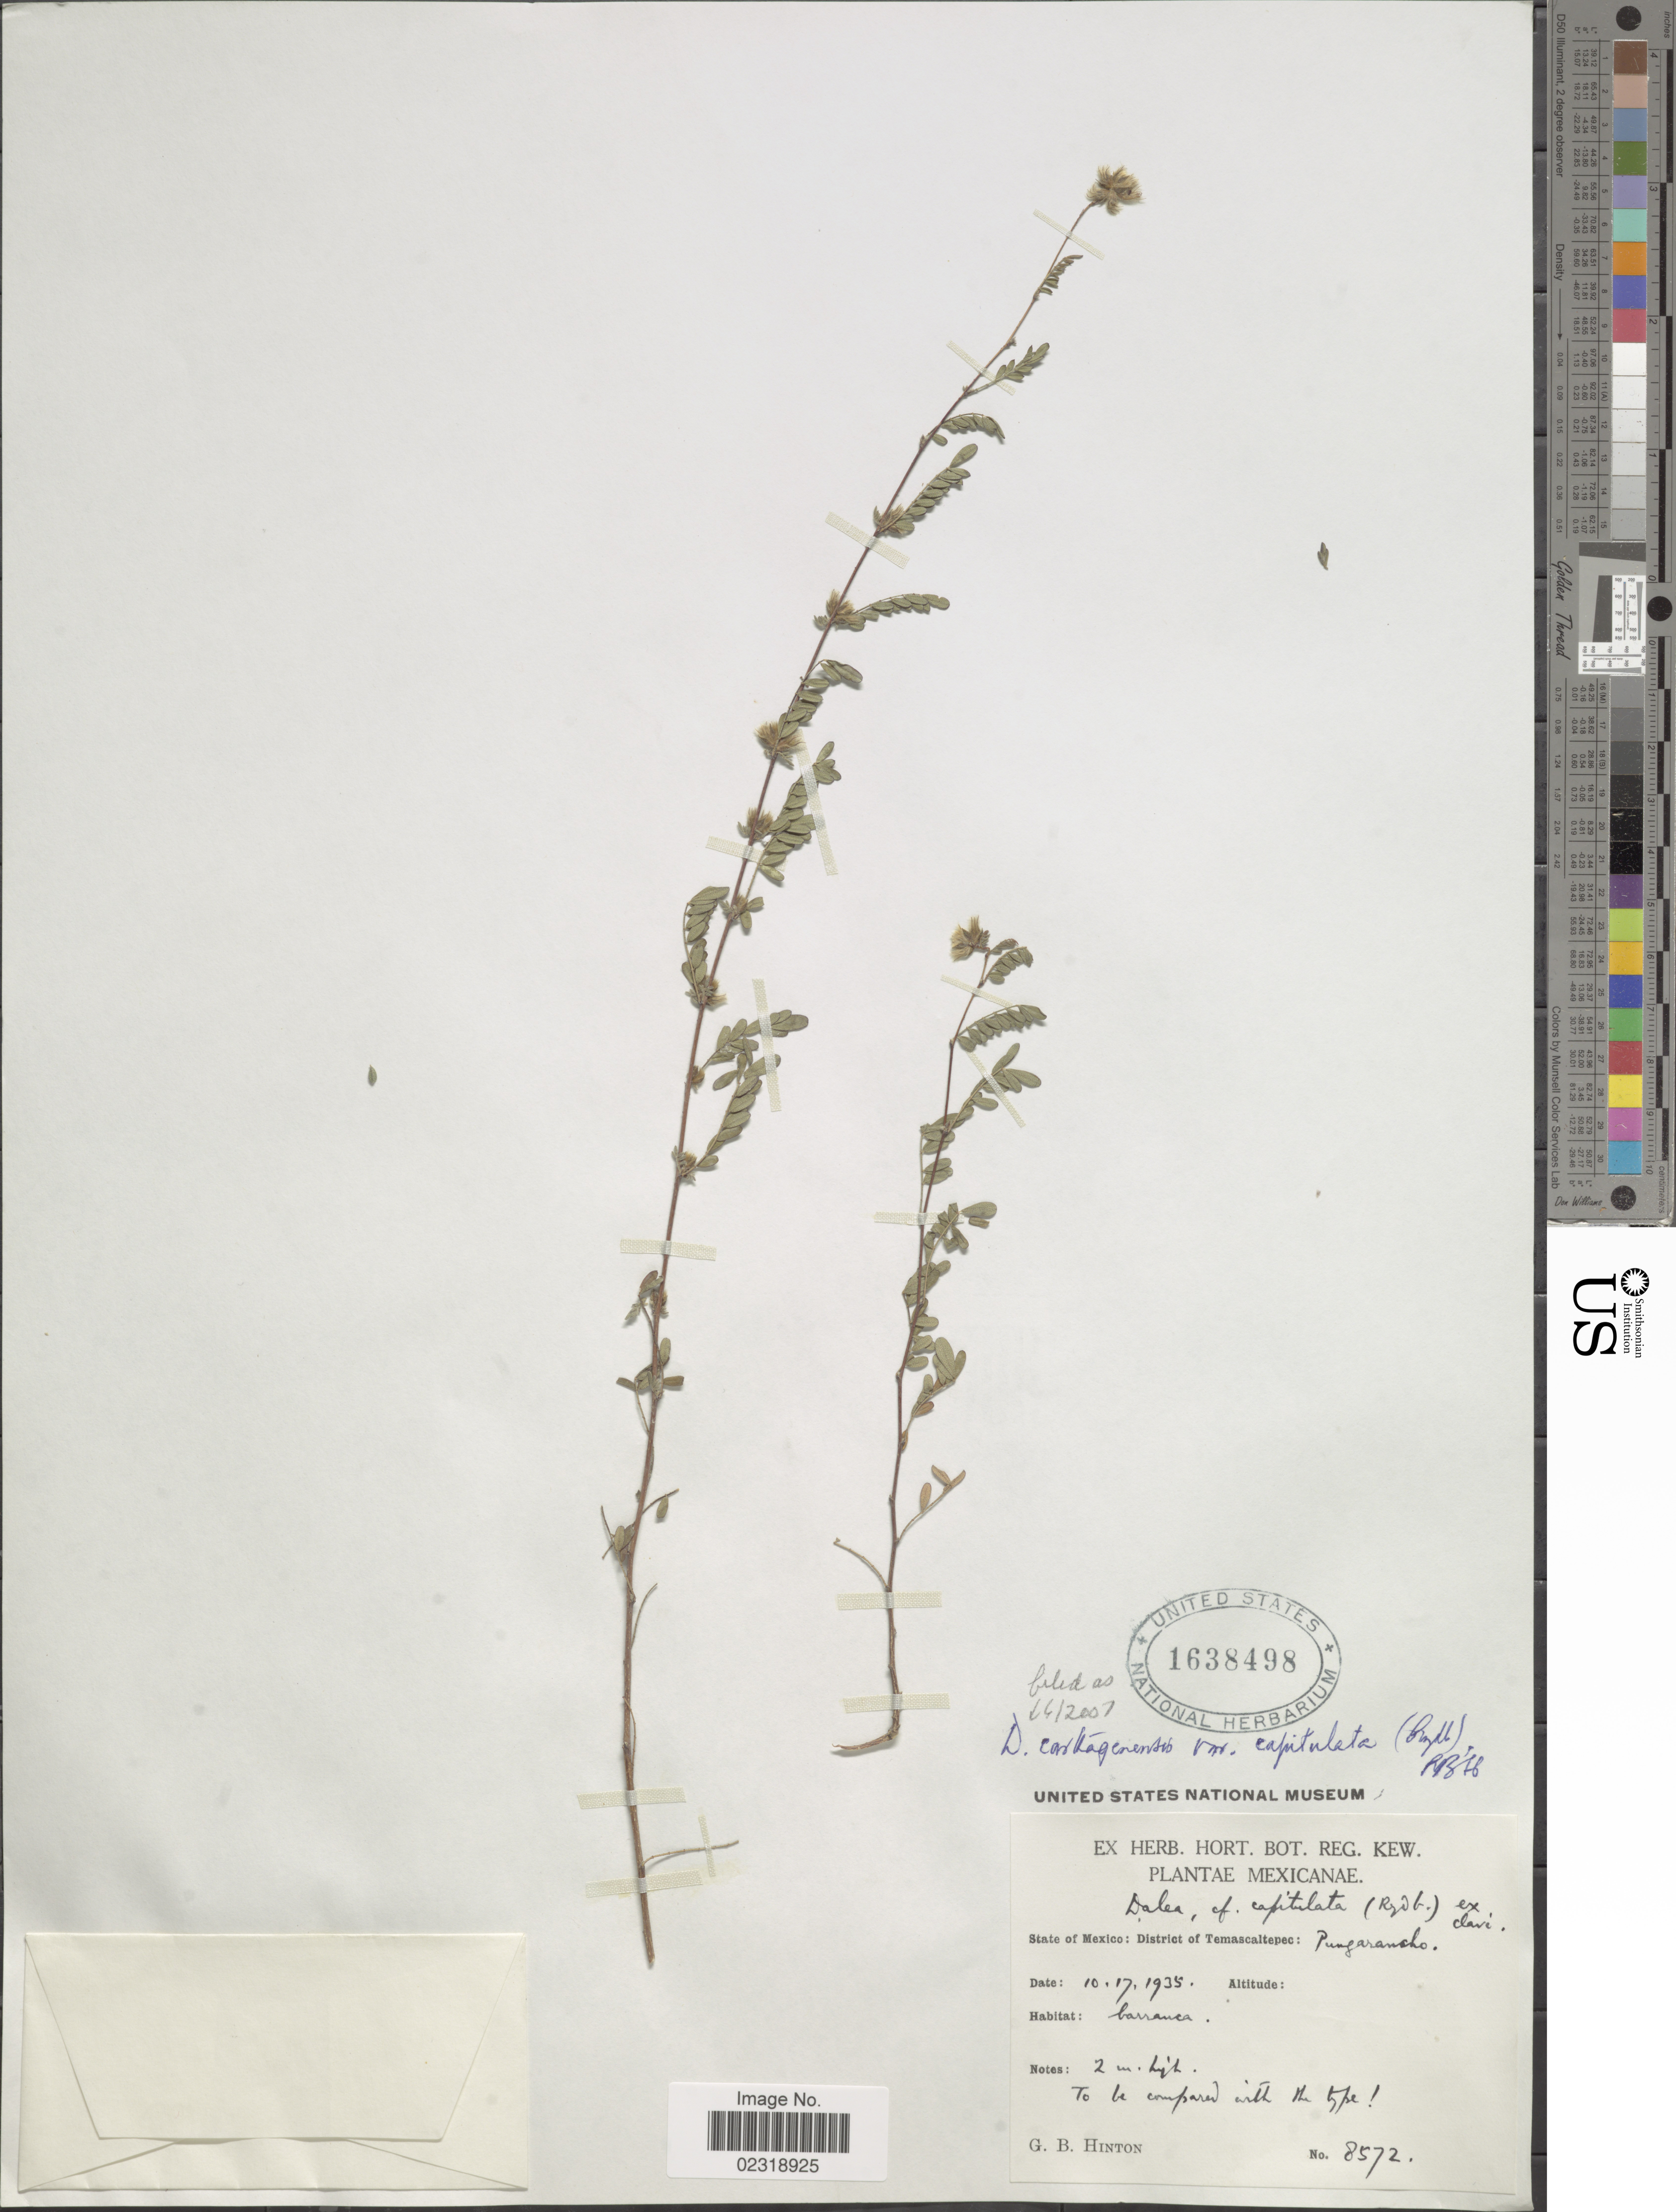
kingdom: Plantae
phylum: Tracheophyta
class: Magnoliopsida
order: Fabales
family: Fabaceae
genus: Dalea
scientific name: Dalea carthagenensis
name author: (Jacq.) J.F. Macbr.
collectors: G. B. Hinton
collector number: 8572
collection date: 1935-10-17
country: Mexico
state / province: México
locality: District of Temascaltepec: Pungarando, barranca.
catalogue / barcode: US 1638498